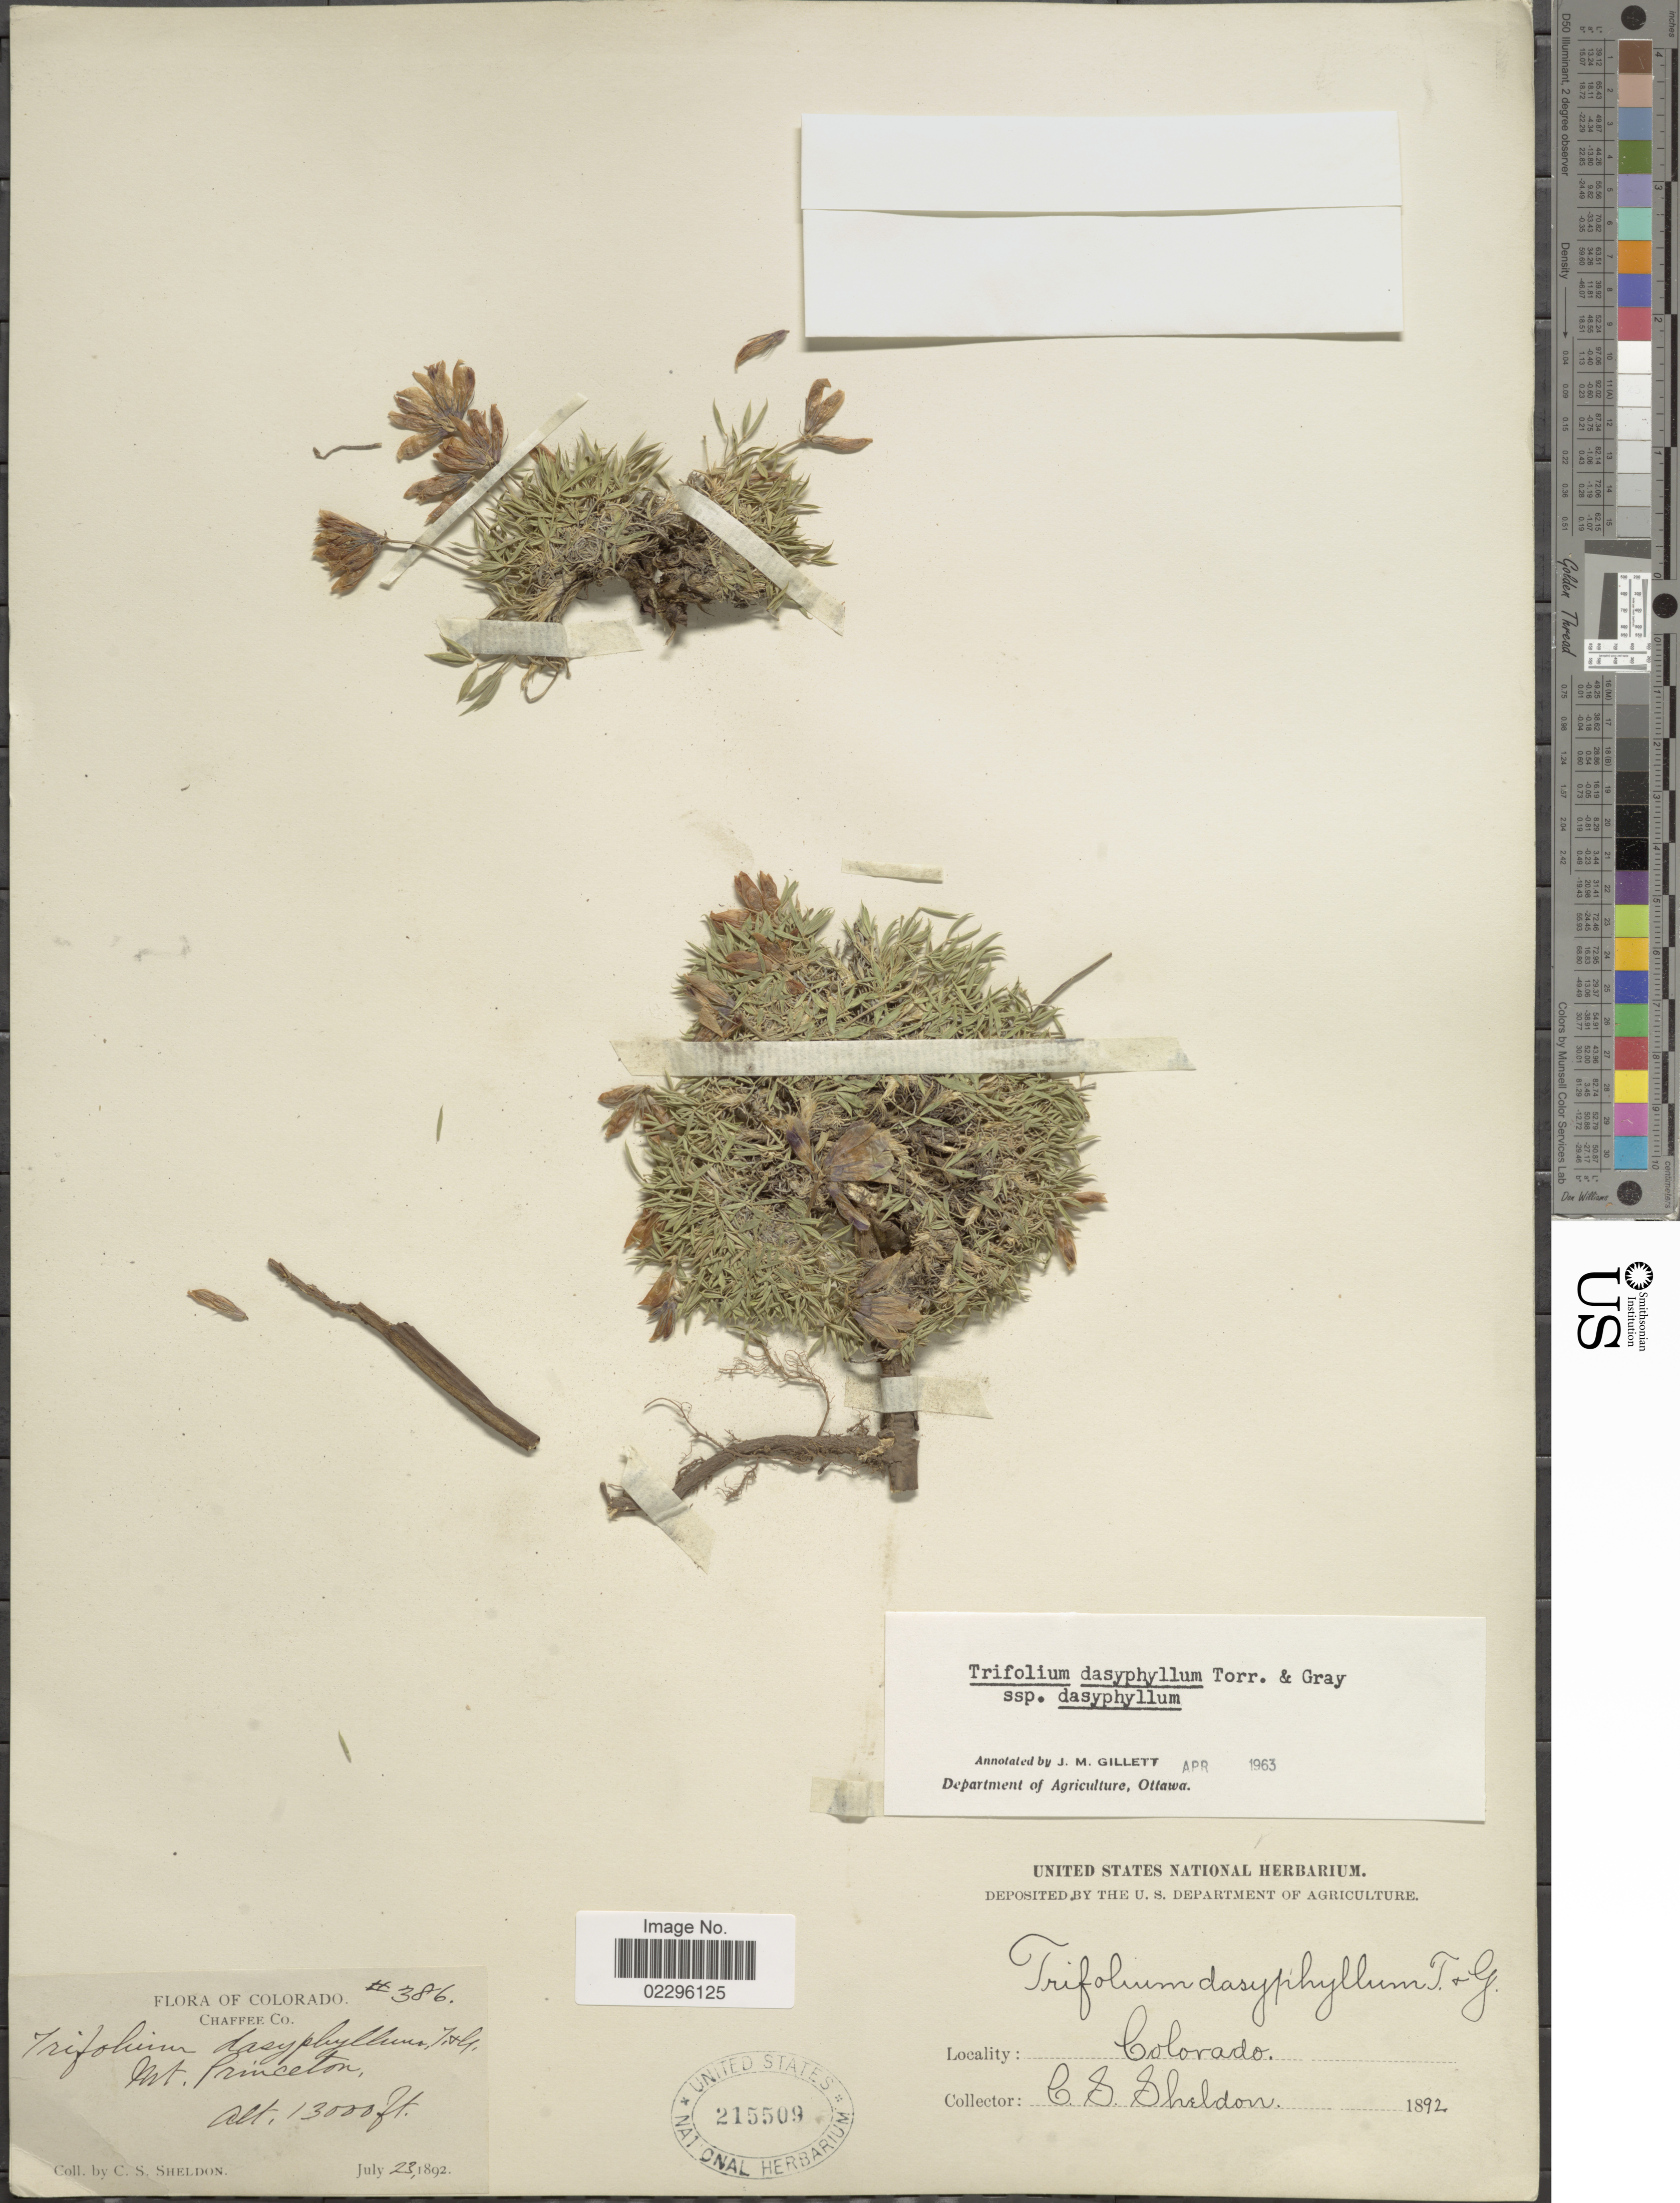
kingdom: Plantae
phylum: Tracheophyta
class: Magnoliopsida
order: Fabales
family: Fabaceae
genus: Trifolium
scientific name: Trifolium dasyphyllum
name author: Torr. & A. Gray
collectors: C. S. Sheldon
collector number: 386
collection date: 1892-07-23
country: United States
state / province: Colorado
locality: Chaffee Co. Mt. Princeton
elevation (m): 3962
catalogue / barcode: US 215509